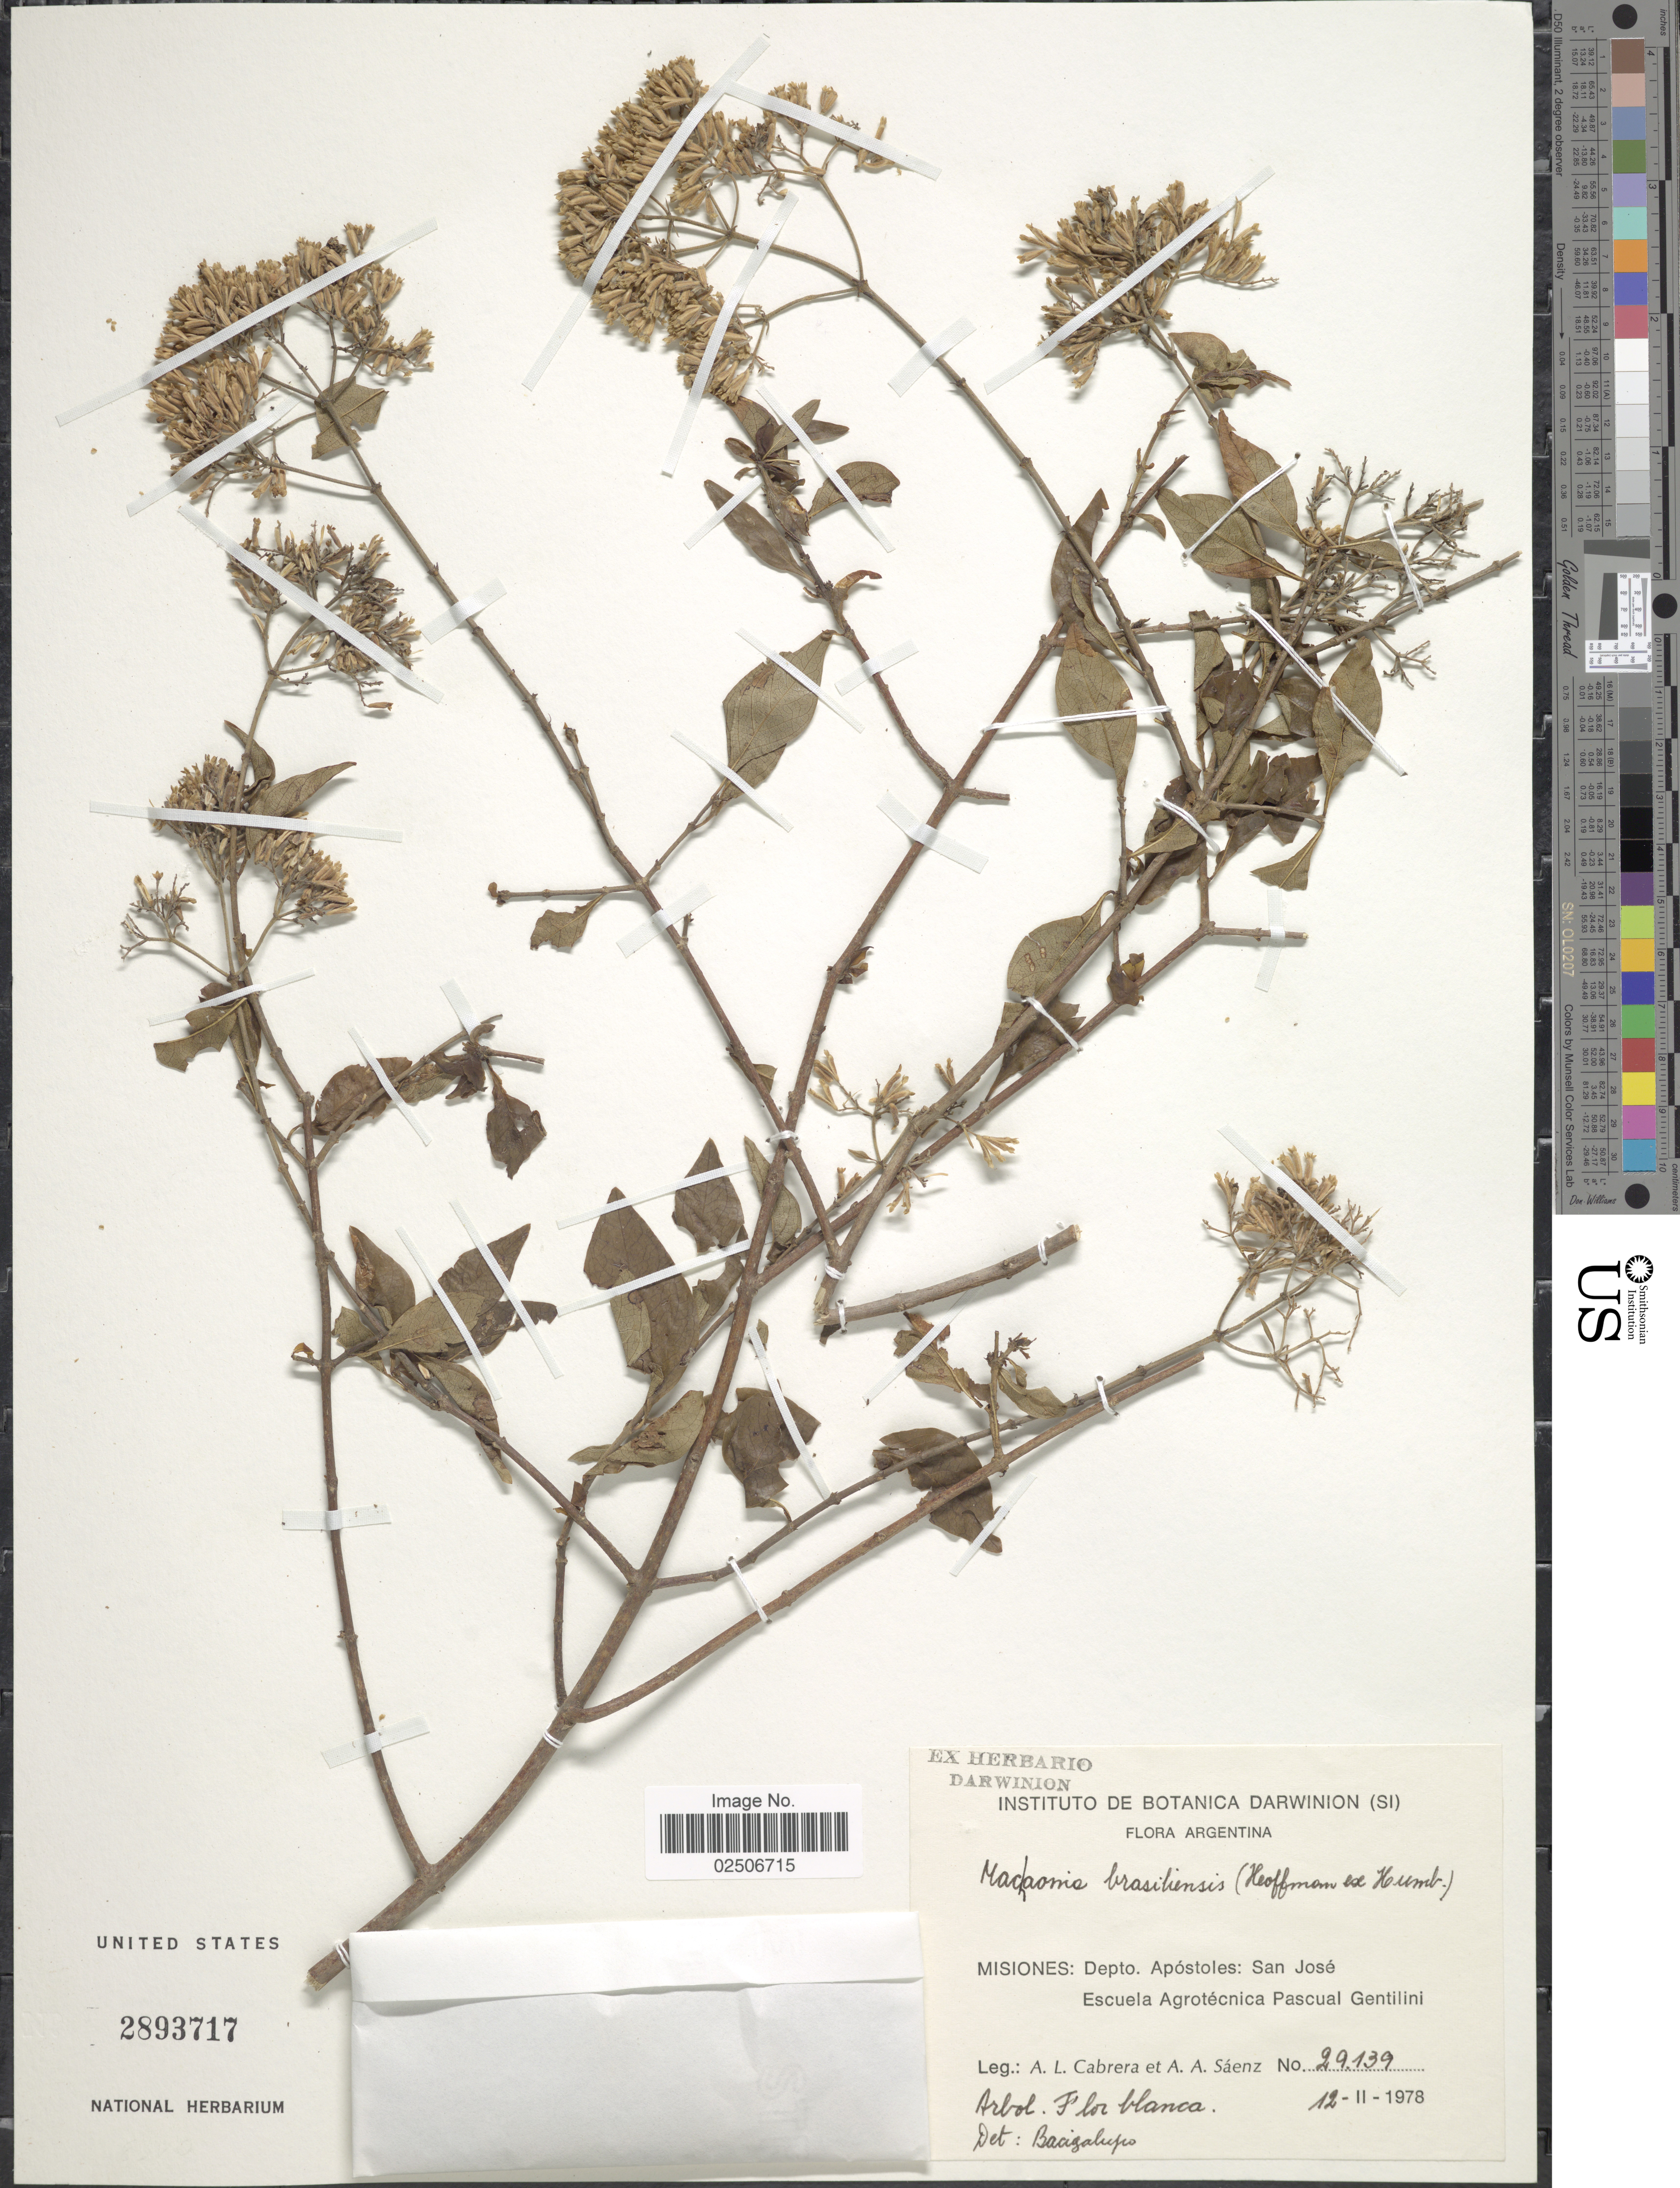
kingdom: Plantae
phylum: Tracheophyta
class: Magnoliopsida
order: Gentianales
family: Rubiaceae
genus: Machaonia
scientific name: Machaonia brasiliensis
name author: (Hoffmanns. ex Humb.) Cham. & Schltdl.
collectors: A. L. Cabrera & A. A. Saenz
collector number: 29139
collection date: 1978-02-12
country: Argentina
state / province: Misiones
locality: Depto.Apostoles: San Jose Escuela Agrotecnica Pascual Gentilini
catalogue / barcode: US 2893717